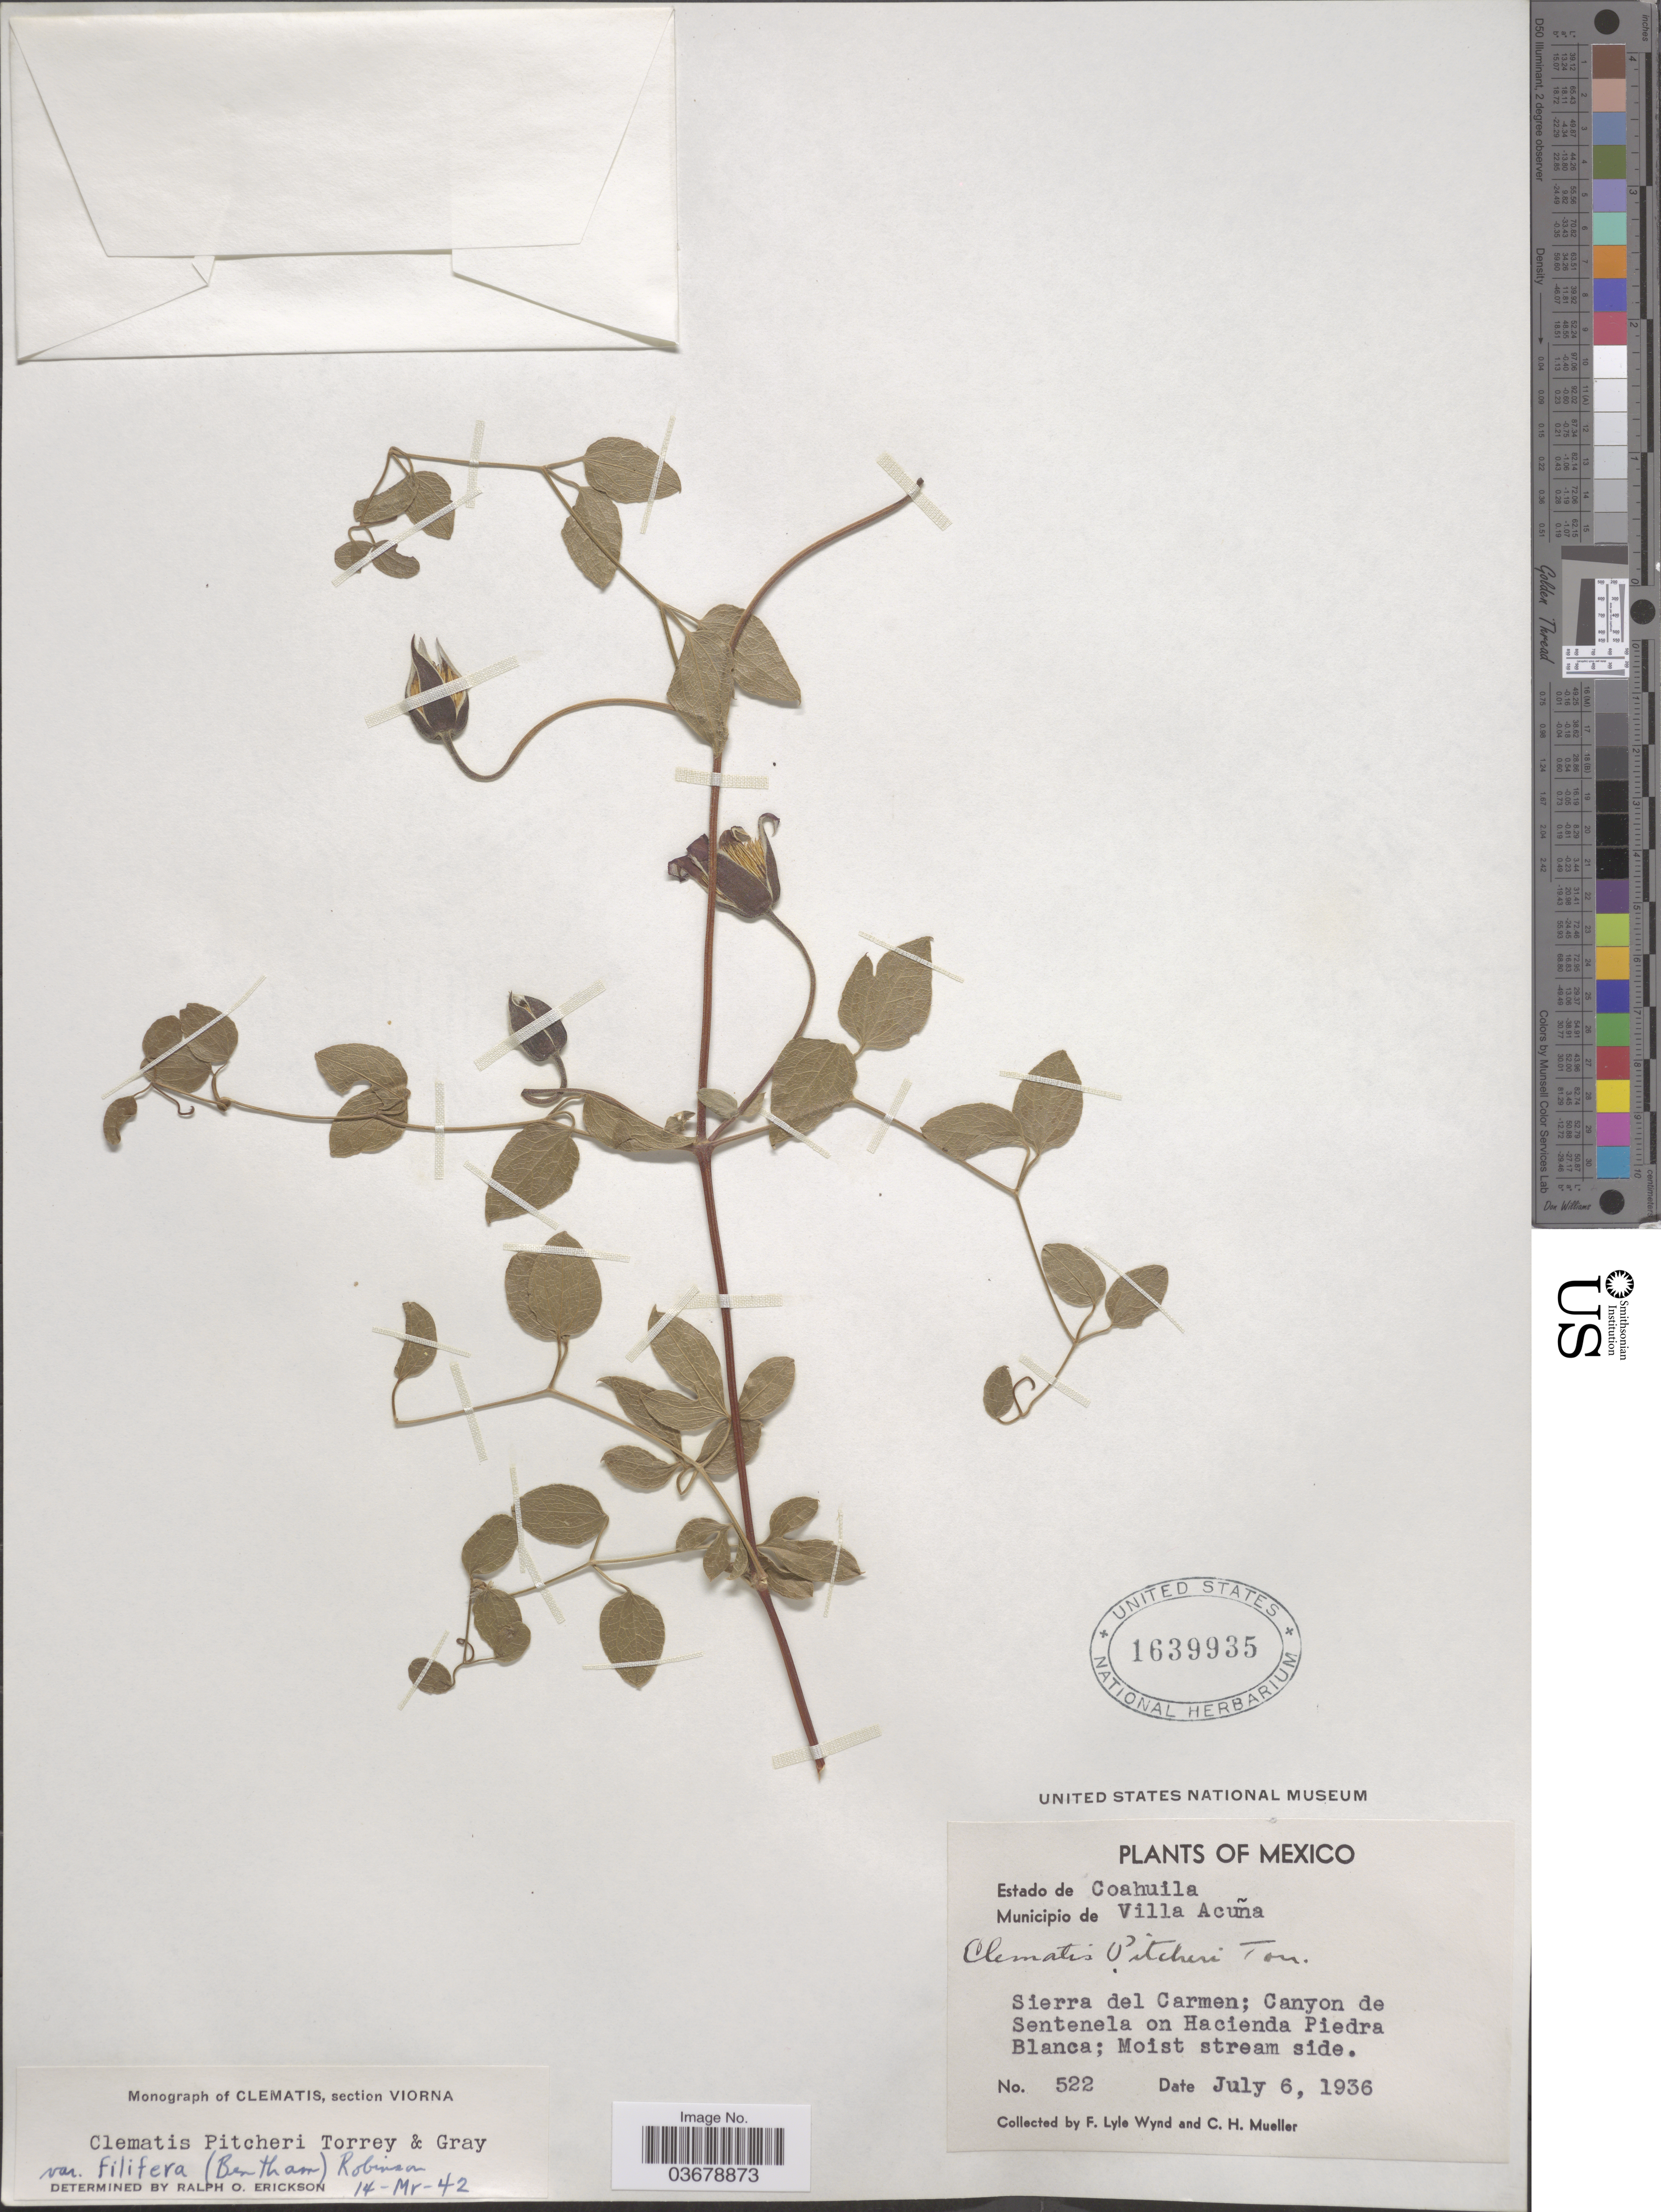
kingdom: Plantae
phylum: Tracheophyta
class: Magnoliopsida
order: Ranunculales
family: Ranunculaceae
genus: Clematis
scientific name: Clematis pitcheri var. filifera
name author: (Benth.) B.L. Rob.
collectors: F. L. Wynd & C. H. Mueller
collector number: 522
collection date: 1936-07-06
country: Mexico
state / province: Coahuila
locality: Municipio de Villa Acuña. Sierra del Carmen; Canyon de Sentenela on Hacienda Piedra Blanca.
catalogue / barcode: US 1639935